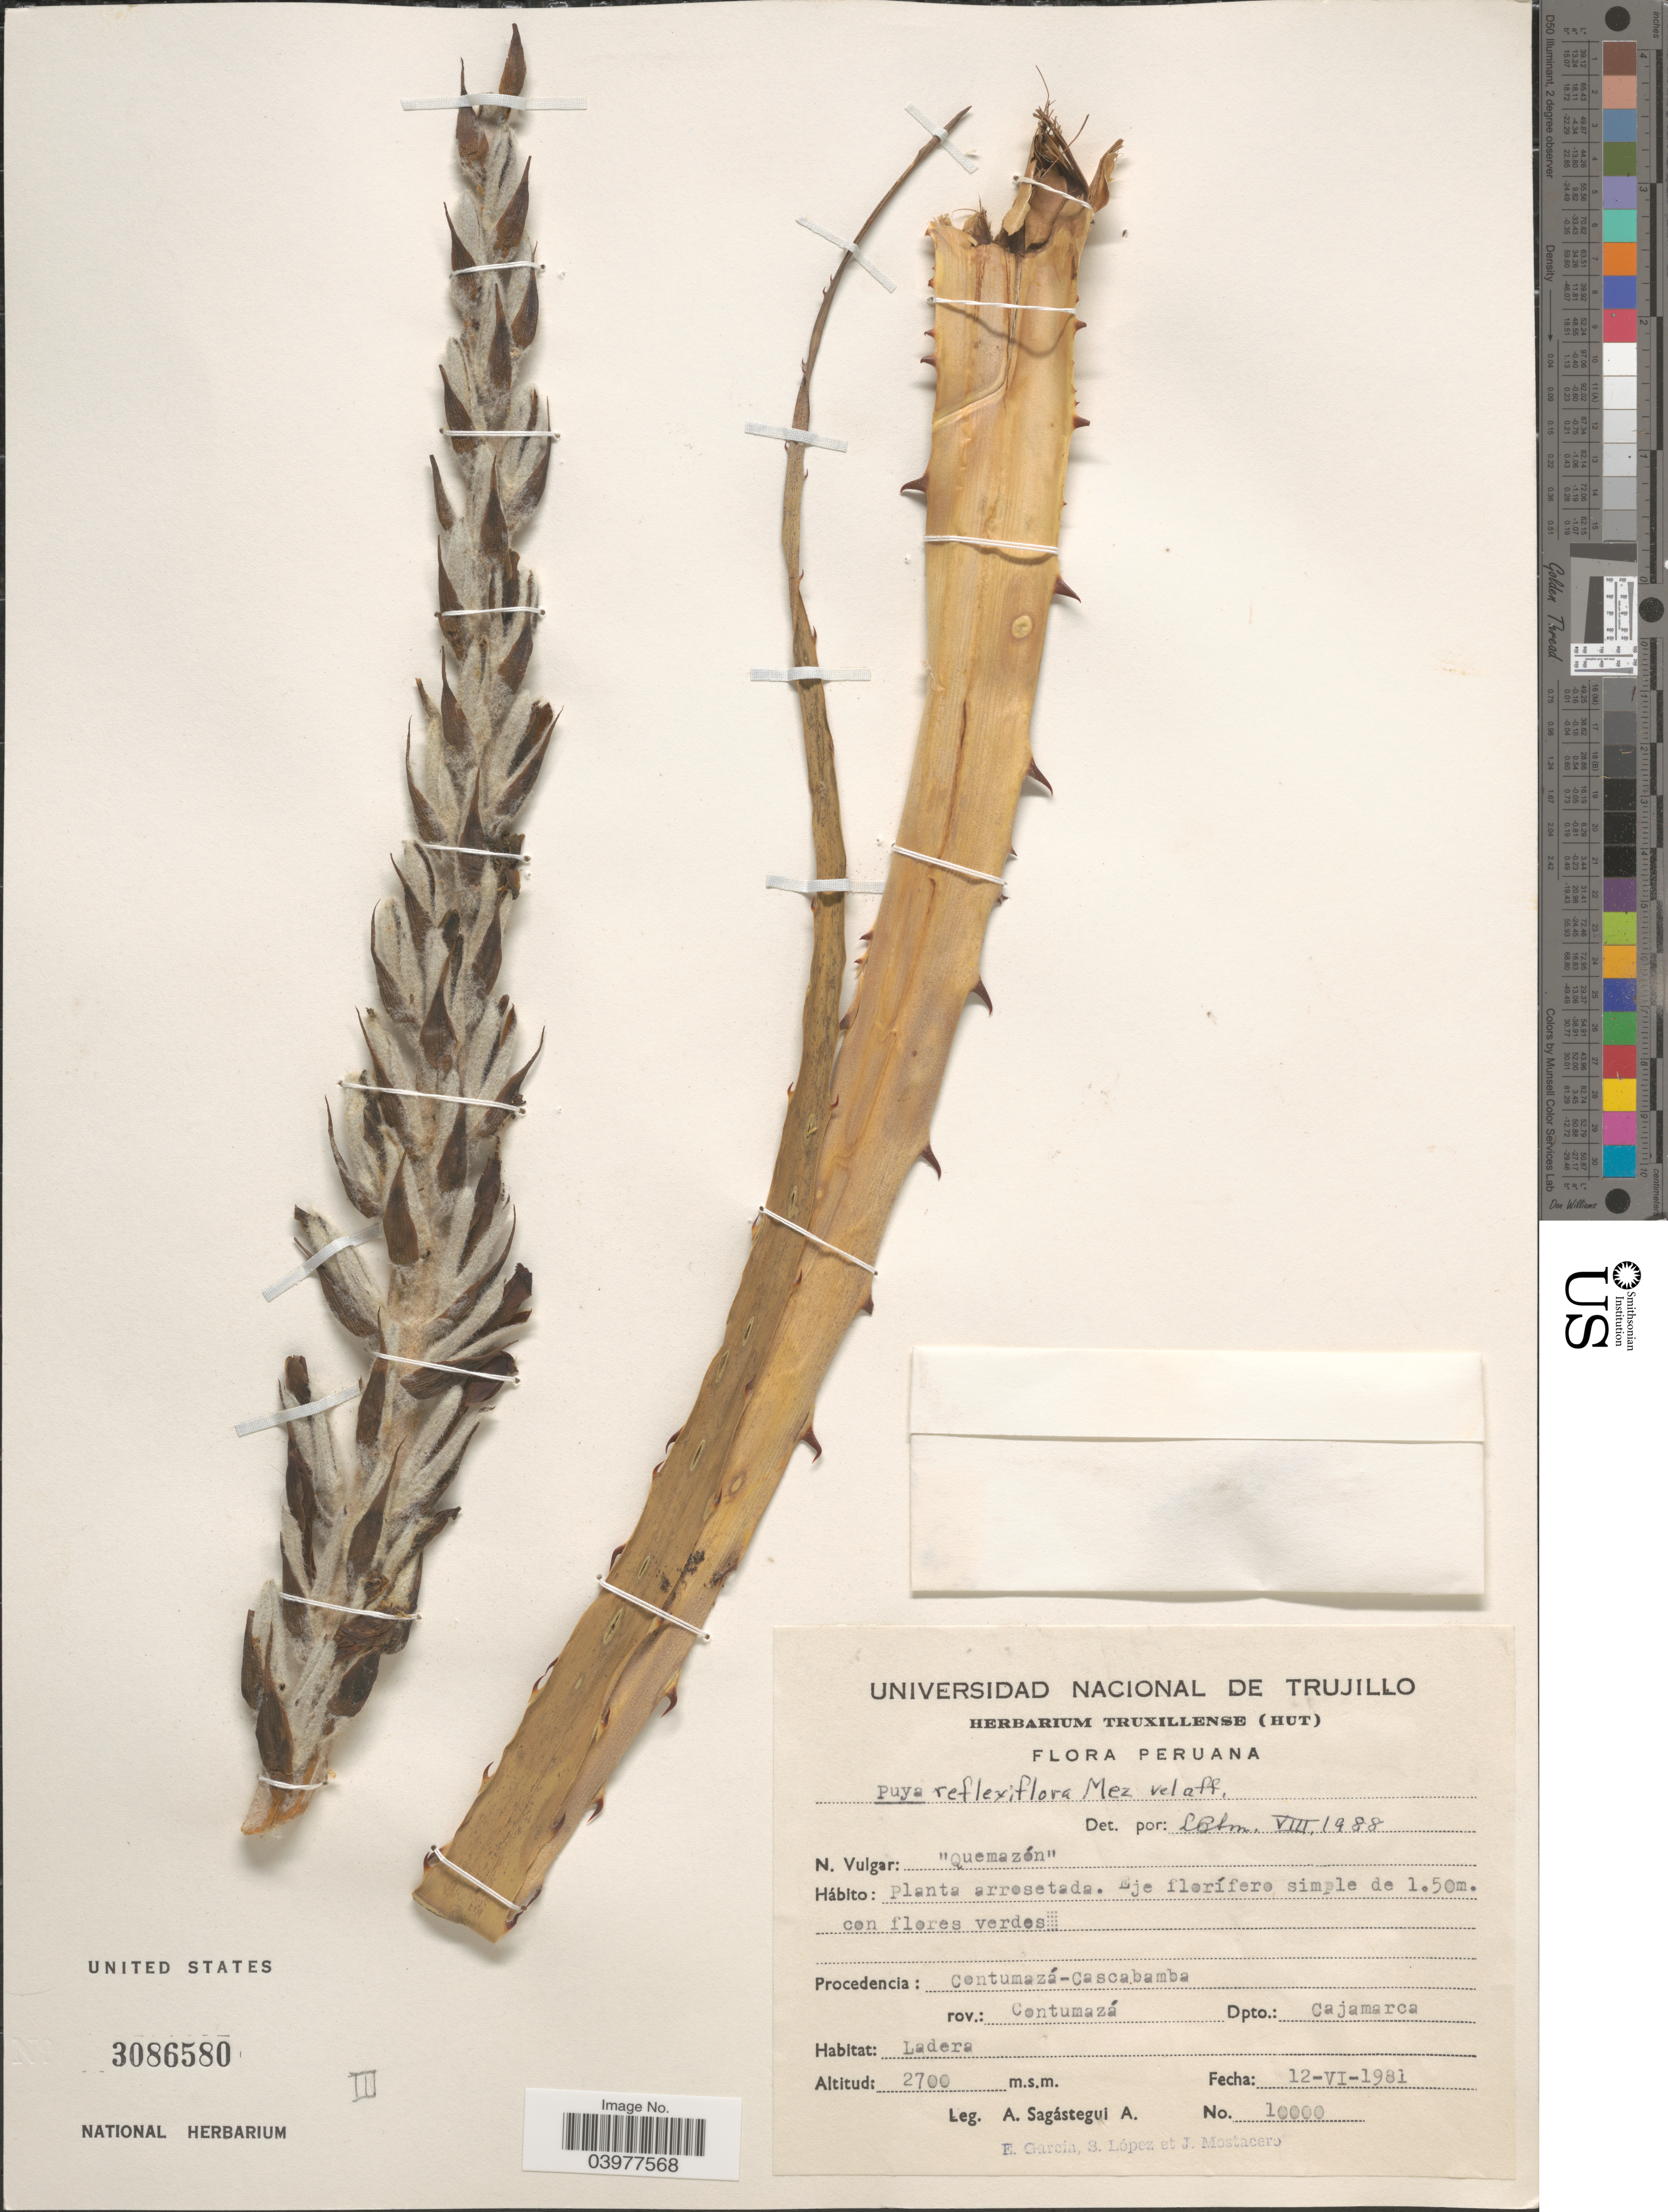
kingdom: Plantae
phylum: Tracheophyta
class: Liliopsida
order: Poales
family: Bromeliaceae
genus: Puya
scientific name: Puya reflexiflora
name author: Mez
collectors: A. Sagástegui A., E. Garcia, S. Lopez & J. Mostacero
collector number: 10000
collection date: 1981-06-12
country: Peru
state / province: Cajamarca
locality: Contumazá-Cascabamba. Rov.: Contumazá. Dpto.: Cajamarca.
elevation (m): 2700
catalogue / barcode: US 3086580